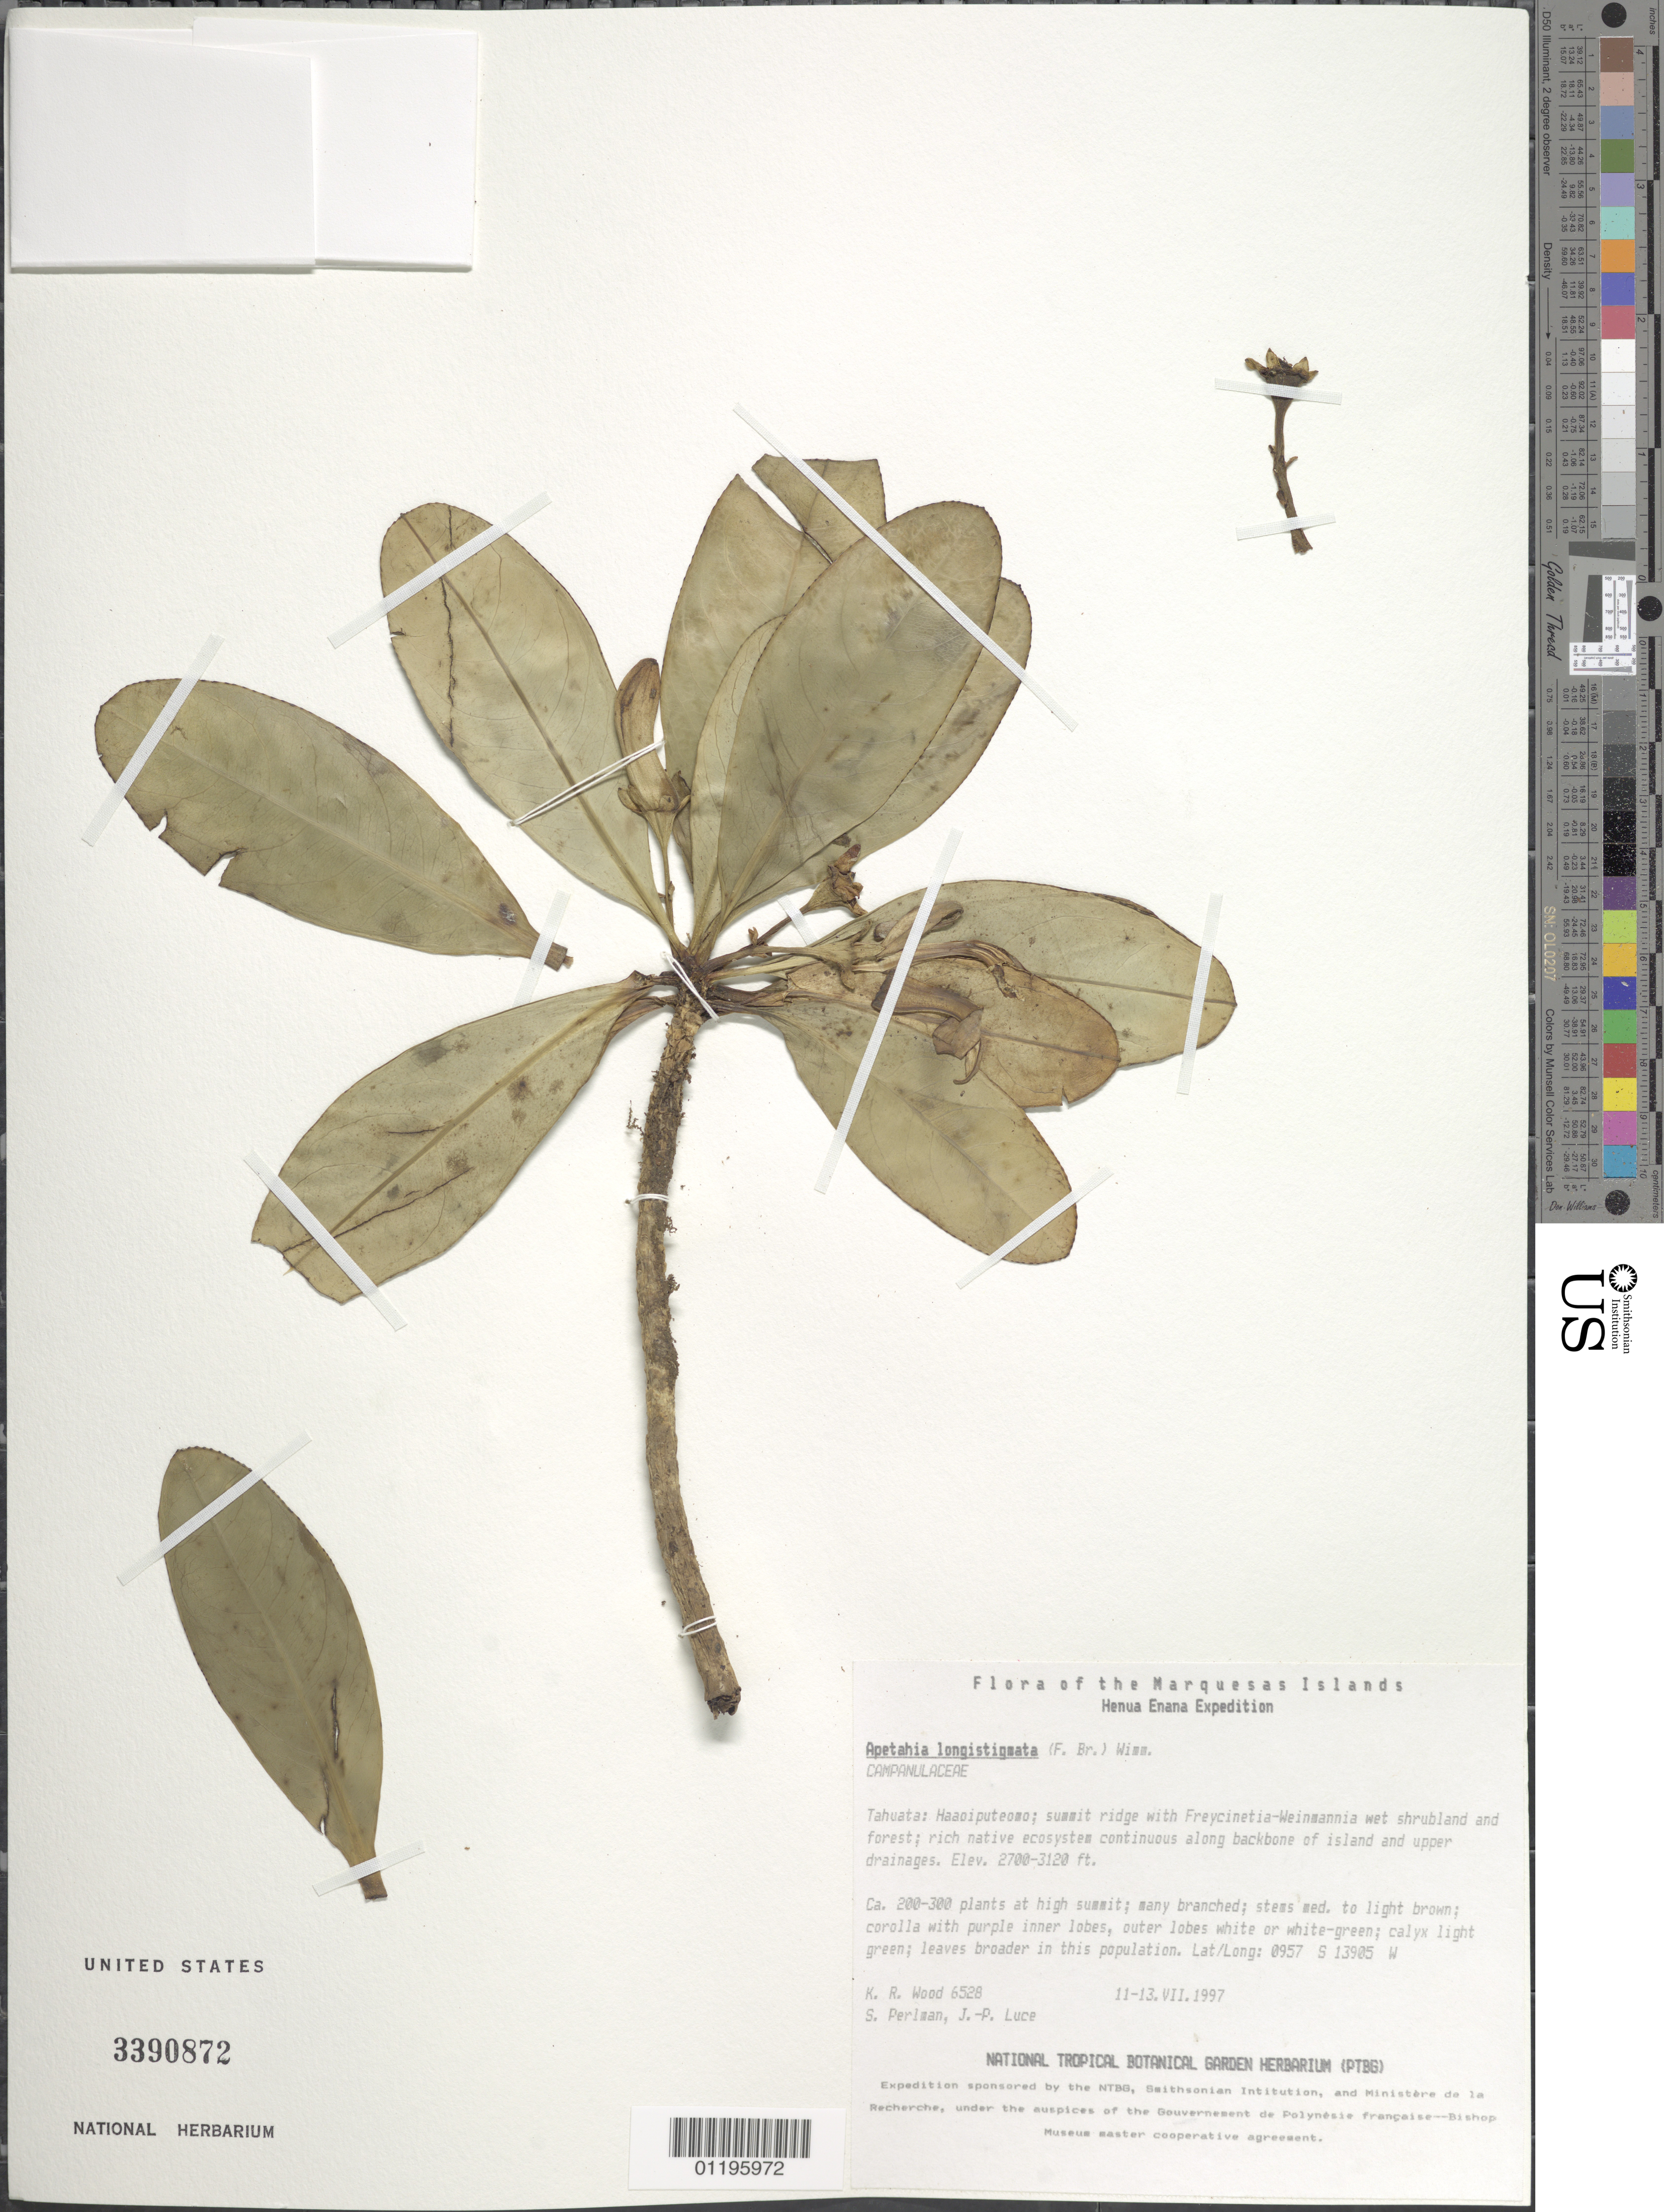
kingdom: Plantae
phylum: Tracheophyta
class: Magnoliopsida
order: Asterales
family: Campanulaceae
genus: Apetahia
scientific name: Apetahia longistigmata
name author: (F. Br.) E. Wimm.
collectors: K. R. Wood, S. P. Perlman & J. Luce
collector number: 6528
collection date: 1997-07-11/1997-07-13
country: French Polynesia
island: Tahuata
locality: Haaoiputeomo, summit ridge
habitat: In Freycinetia-Weinmannia wet shrub and forest, rich native ecosystem, continuous along backbone of island and upper drainages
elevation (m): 823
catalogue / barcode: US 3390872